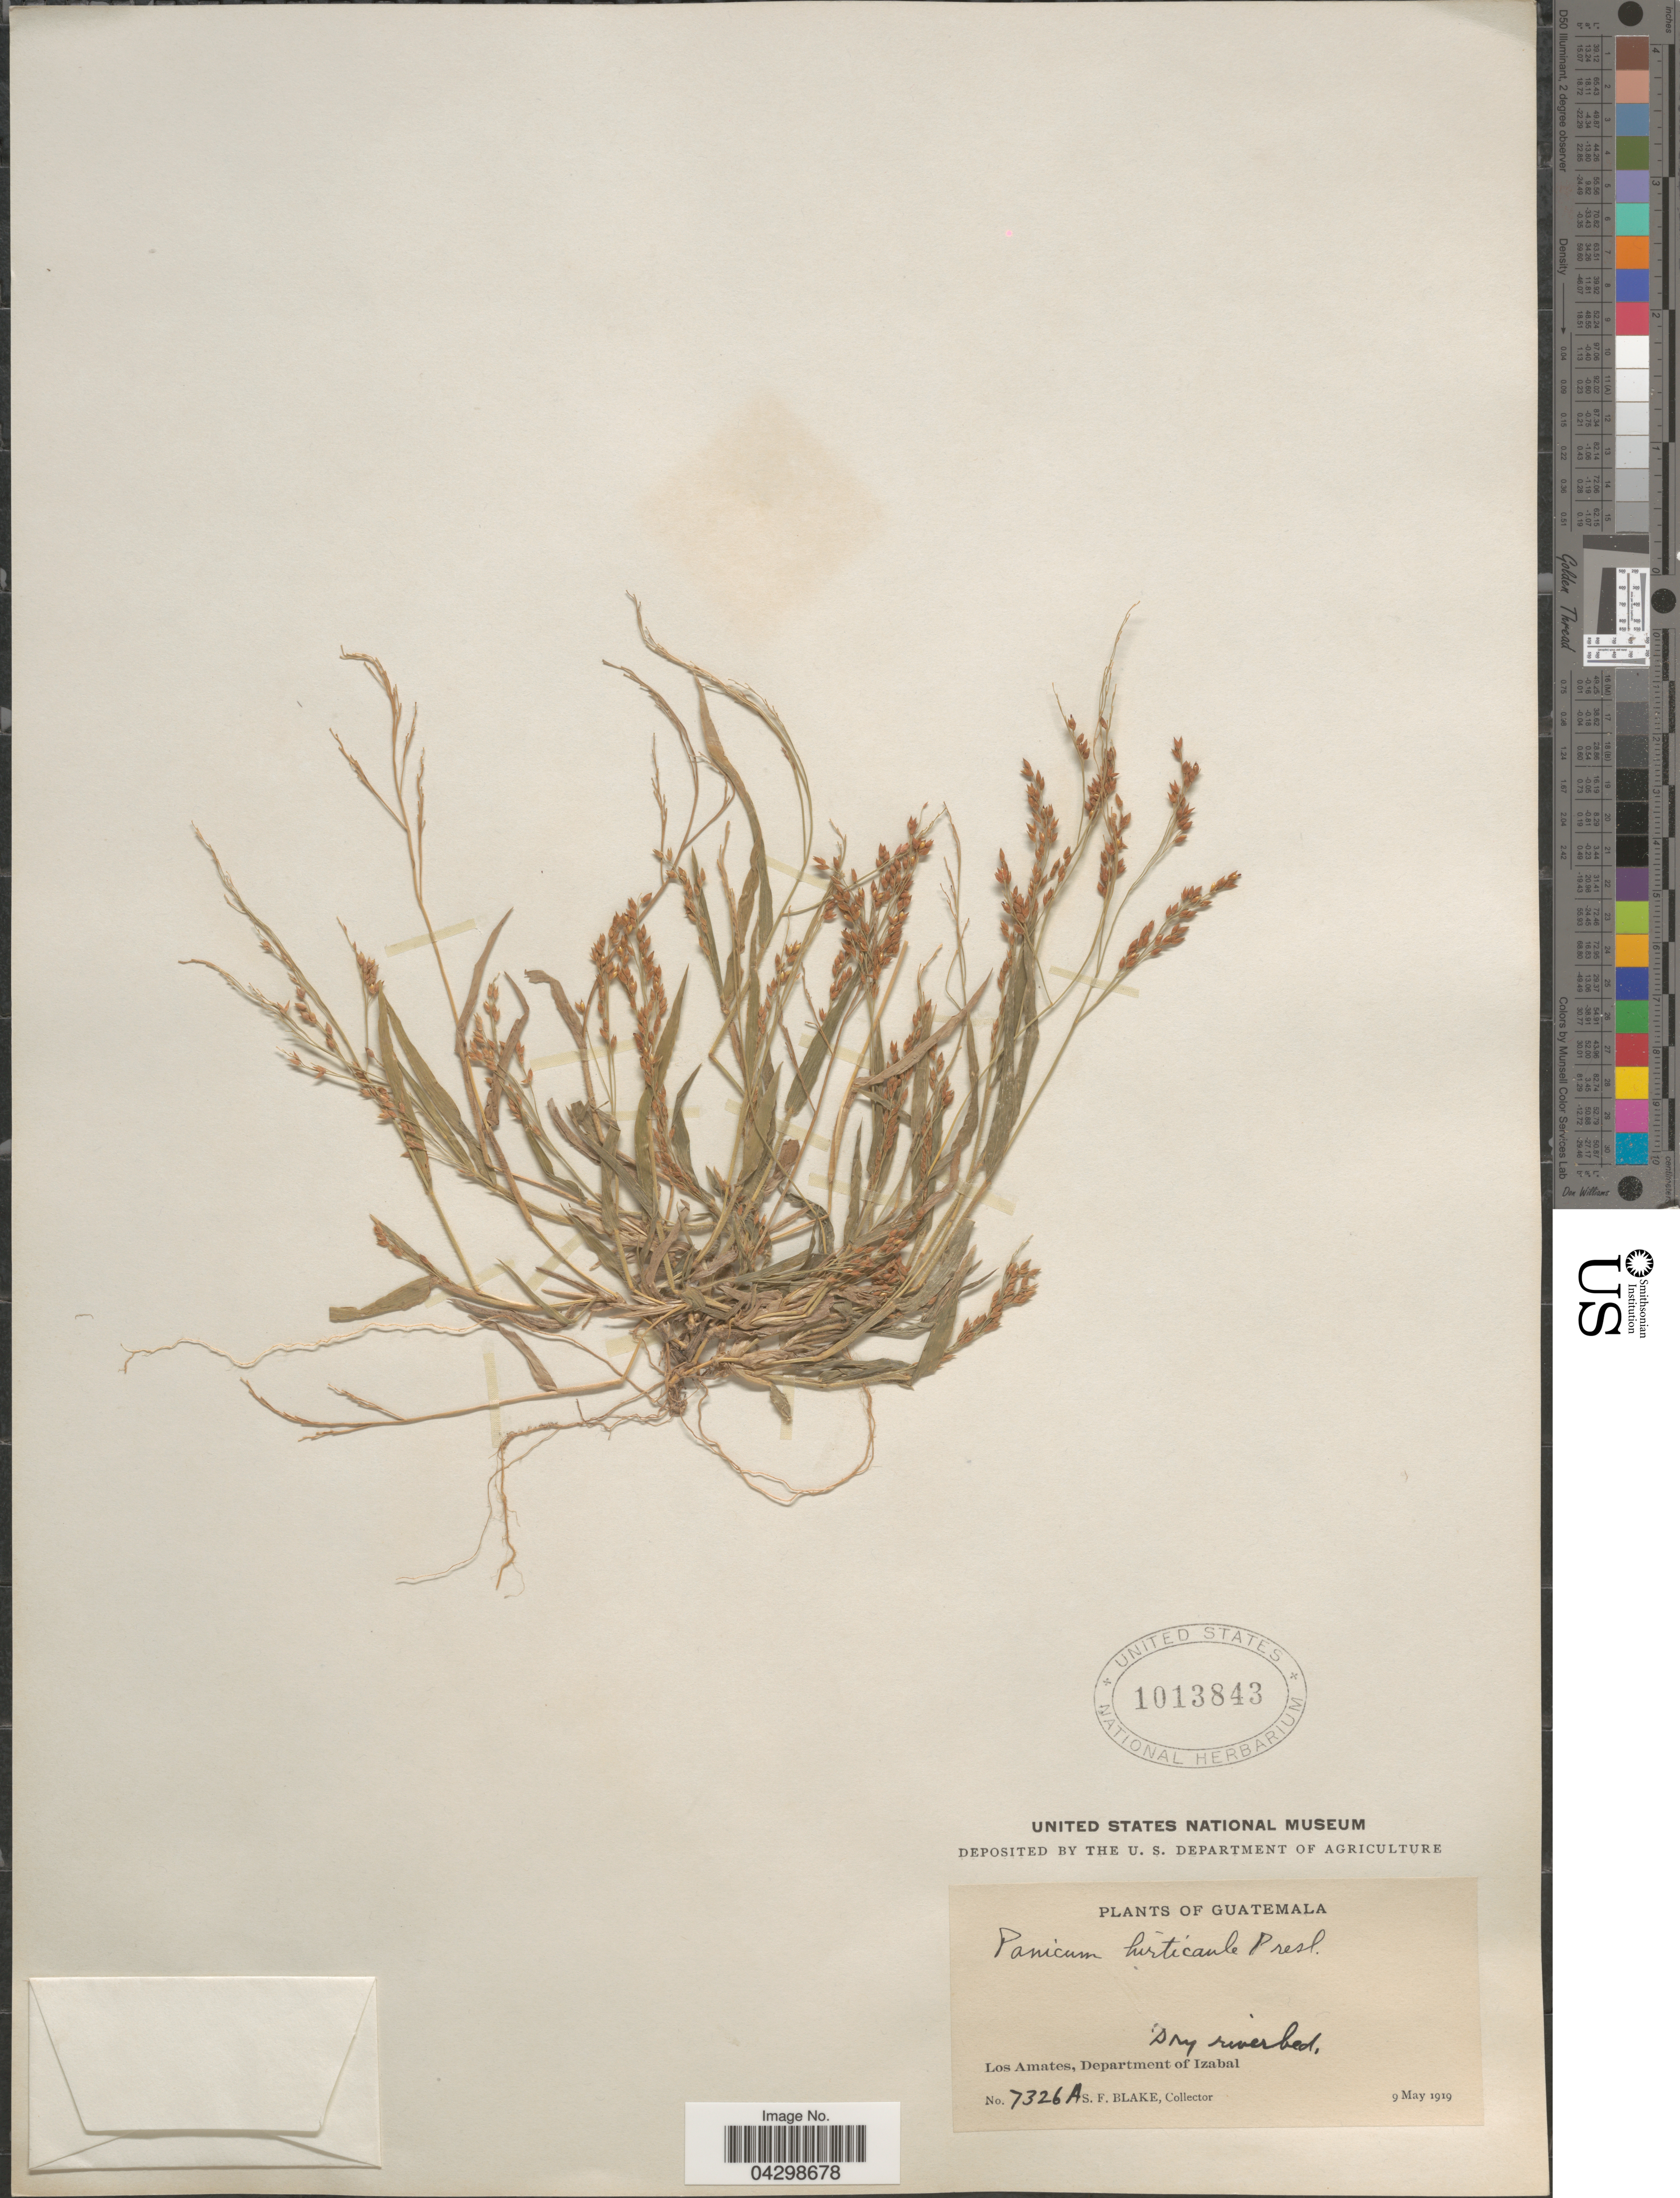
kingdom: Plantae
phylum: Tracheophyta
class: Liliopsida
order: Poales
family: Poaceae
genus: Panicum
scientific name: Panicum hirticaule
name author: J. Presl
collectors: S. Blake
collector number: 7326A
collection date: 1919-05-09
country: Guatemala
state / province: Izabal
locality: Los Amates, Departamento of Izabal.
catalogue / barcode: US 1013843